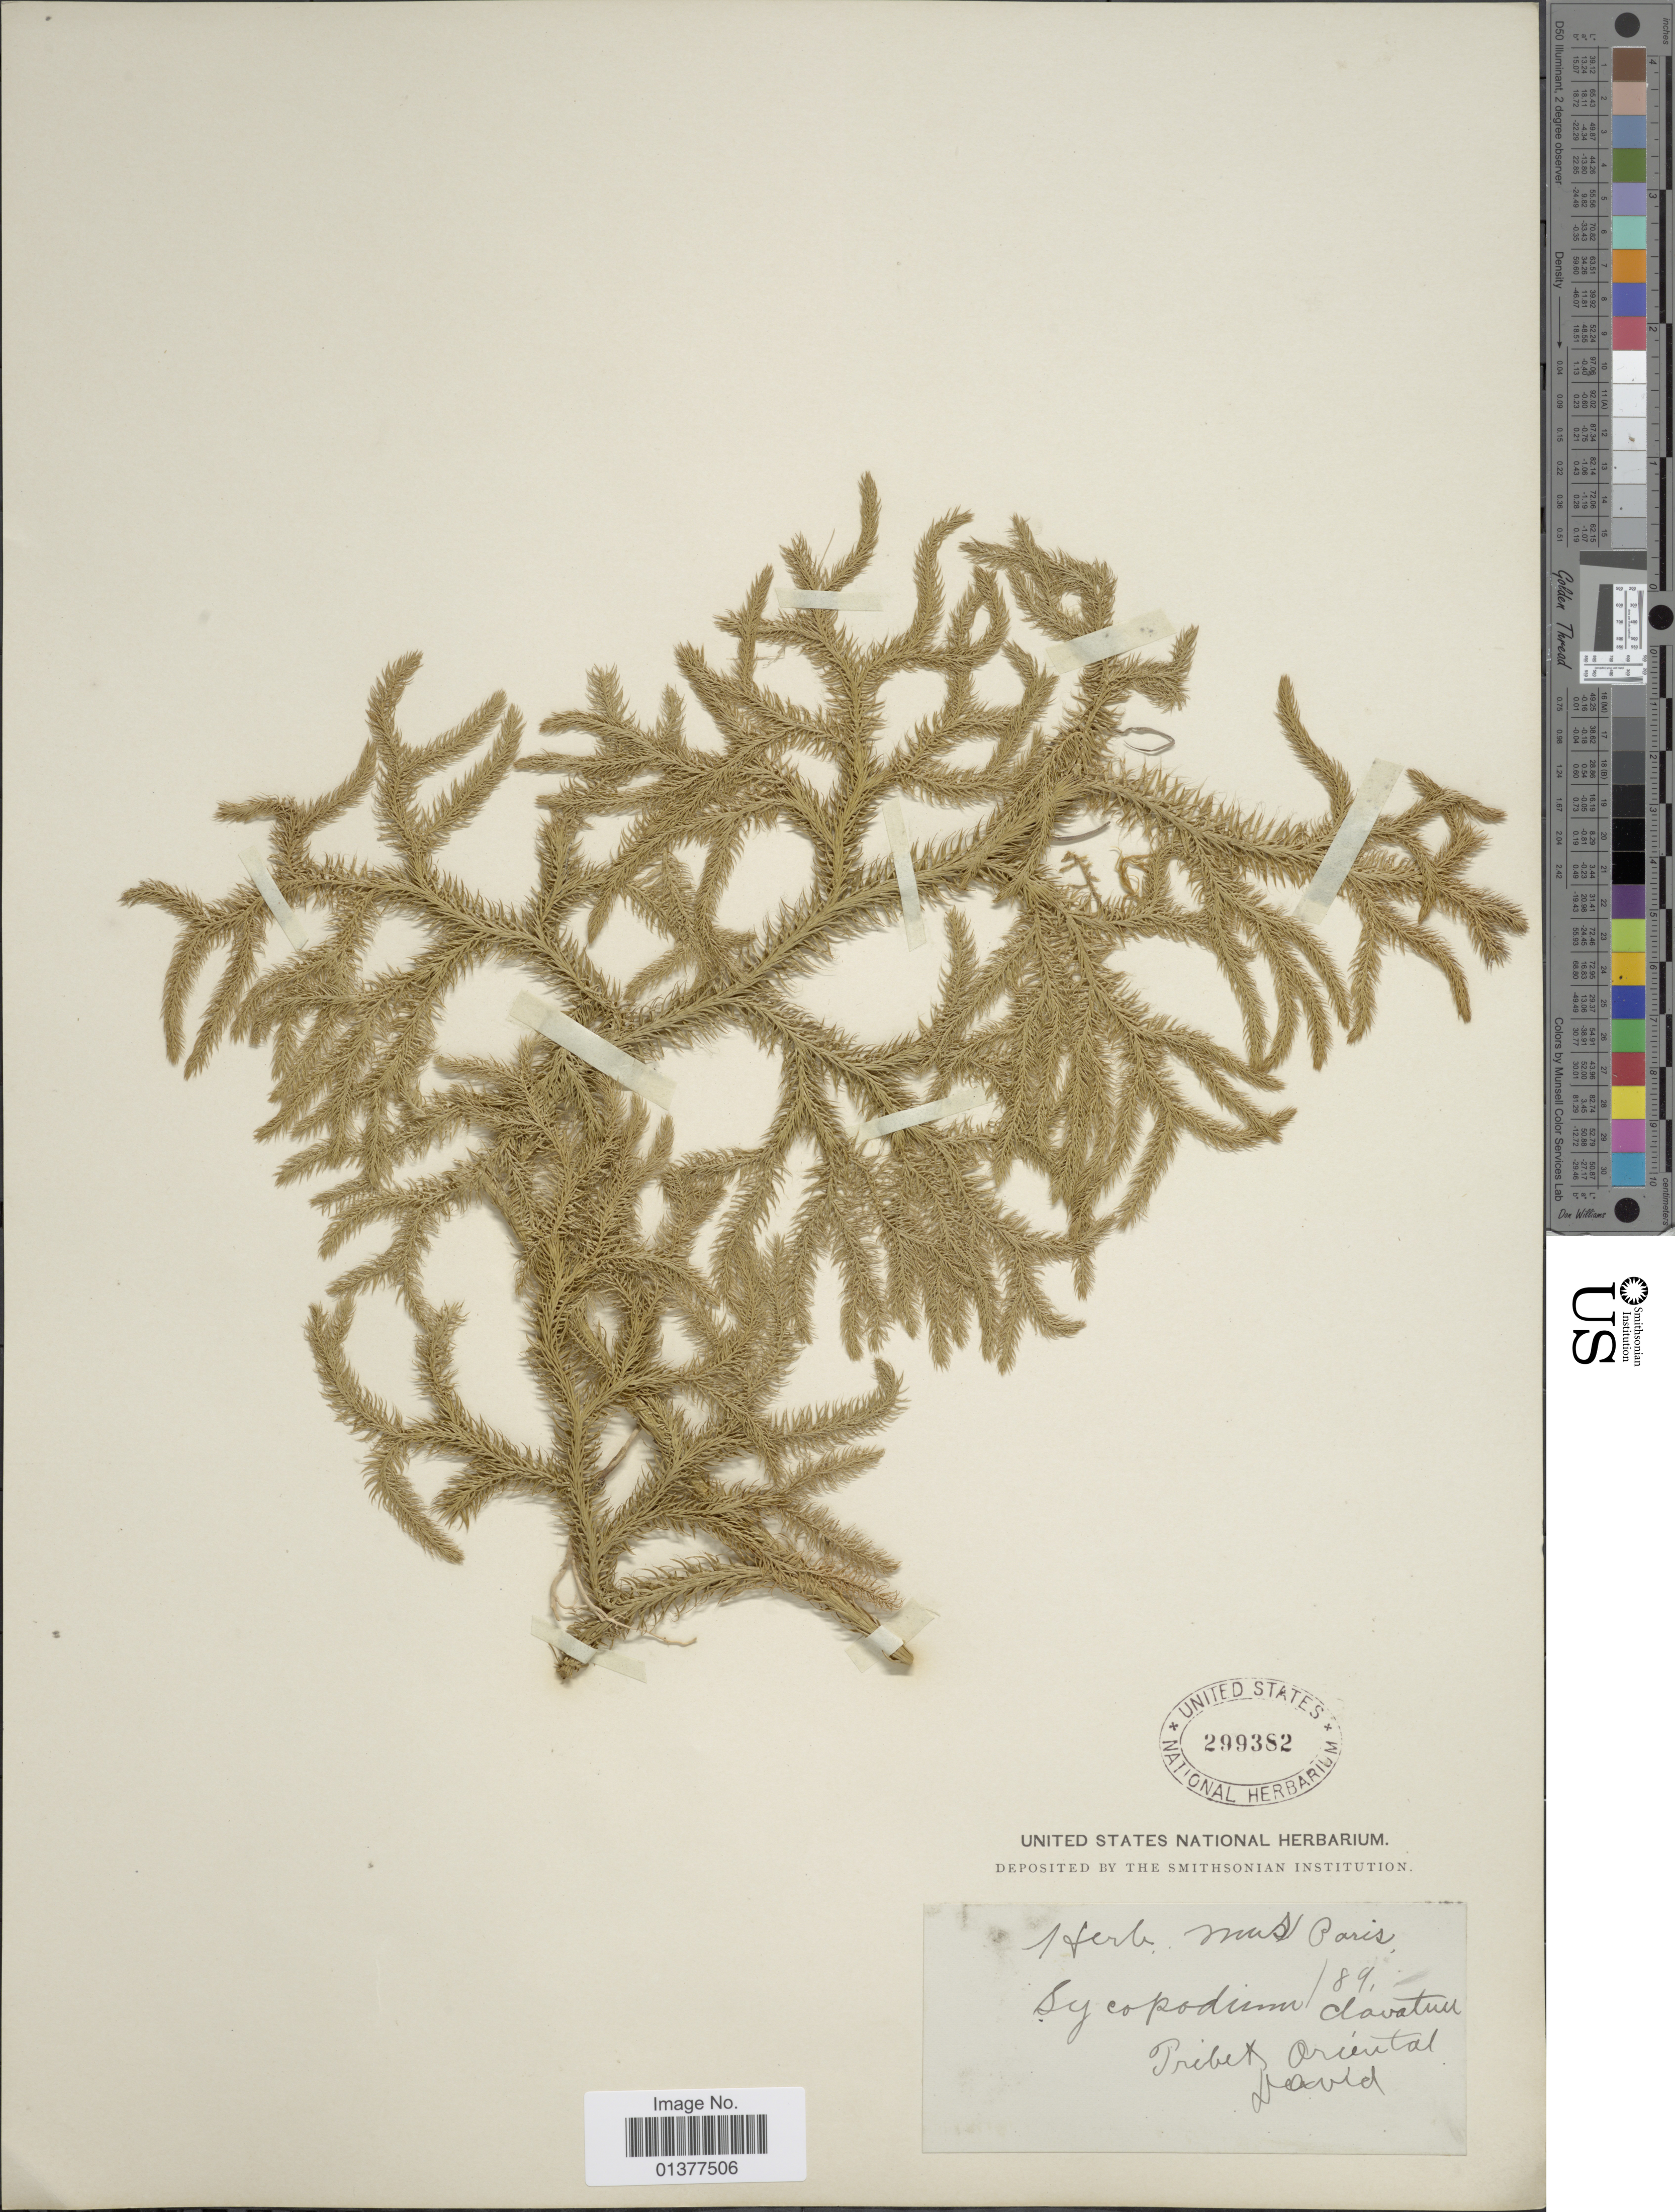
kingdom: Plantae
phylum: Tracheophyta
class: Lycopodiopsida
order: Lycopodiales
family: Lycopodiaceae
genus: Lycopodium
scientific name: Lycopodium clavatum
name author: L.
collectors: -. David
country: China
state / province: Xizang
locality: Thibet Oriental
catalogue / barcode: US 299382